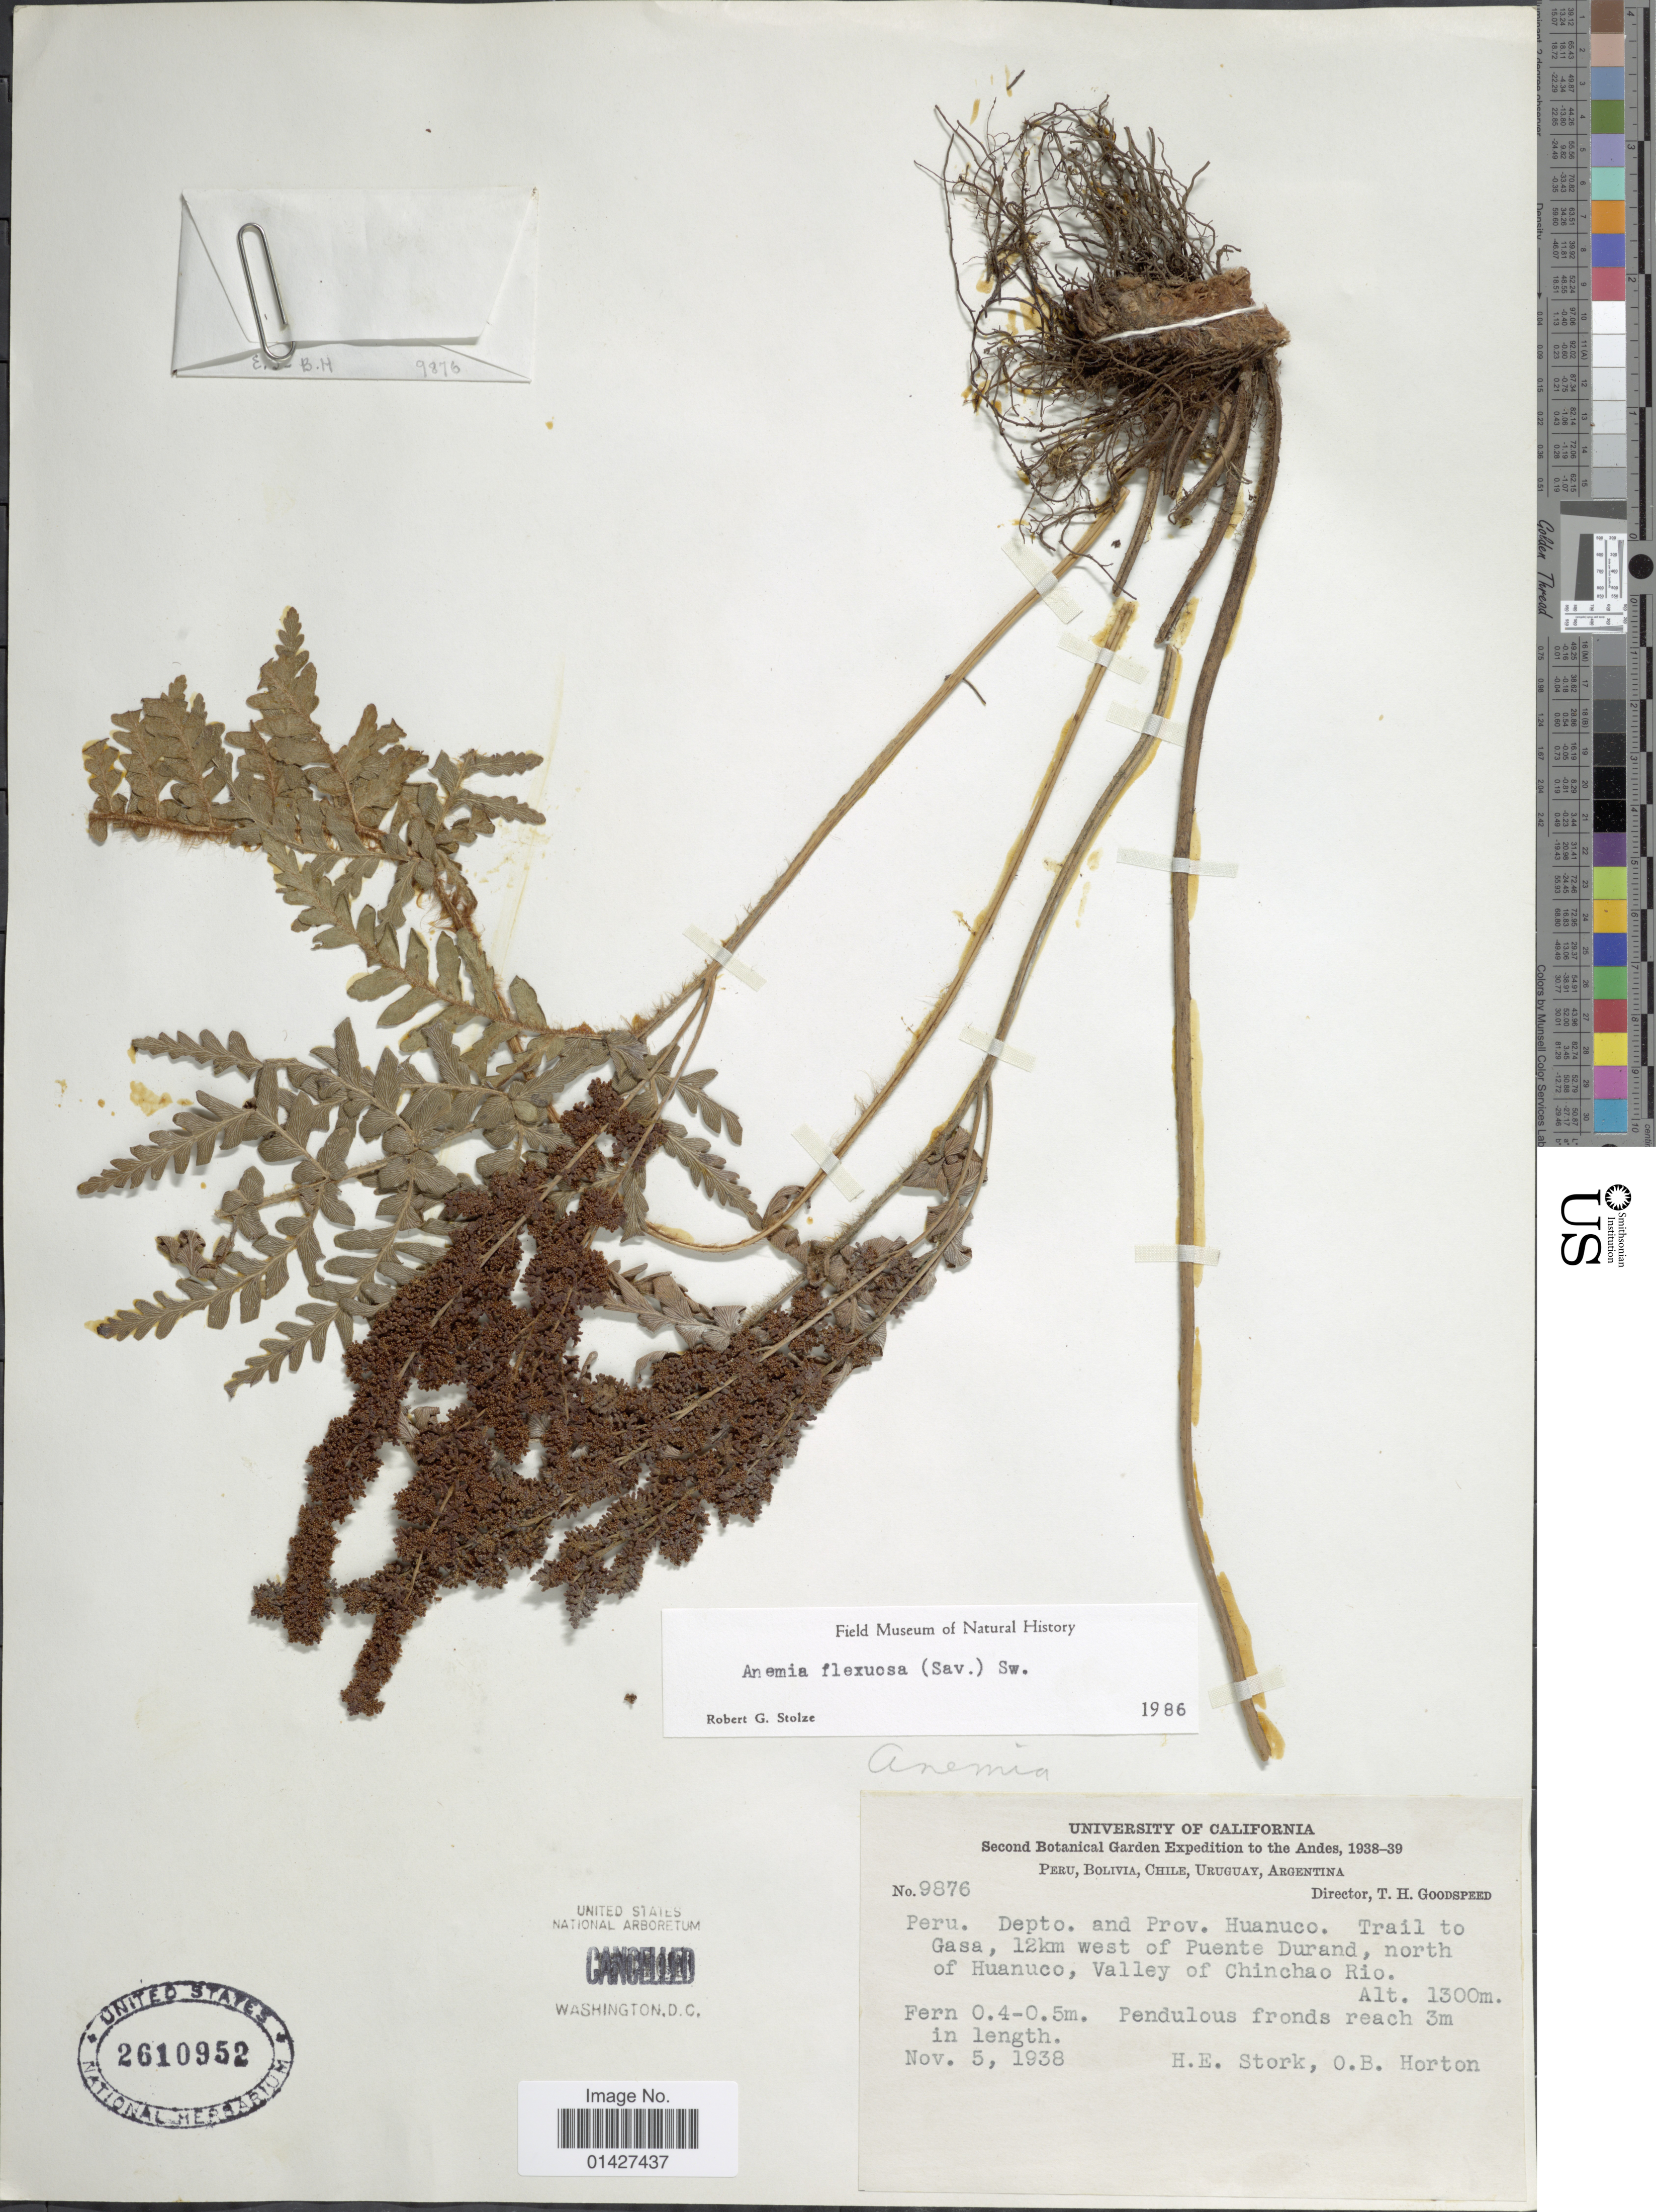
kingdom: Plantae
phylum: Tracheophyta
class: Polypodiopsida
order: Schizaeales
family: Anemiaceae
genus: Anemia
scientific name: Anemia flexuosa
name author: (Savigny) Sw.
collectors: H. E. Stork & O. B. Horton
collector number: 9876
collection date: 1938-11-05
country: Peru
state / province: Huánuco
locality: The Andes. Depto. and Prov. Huanuco. Trail to Gasa, 12 km West of Puente Durand, north of Huanuco, Valley of Chinchao Rio.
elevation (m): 1300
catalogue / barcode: US 2610952